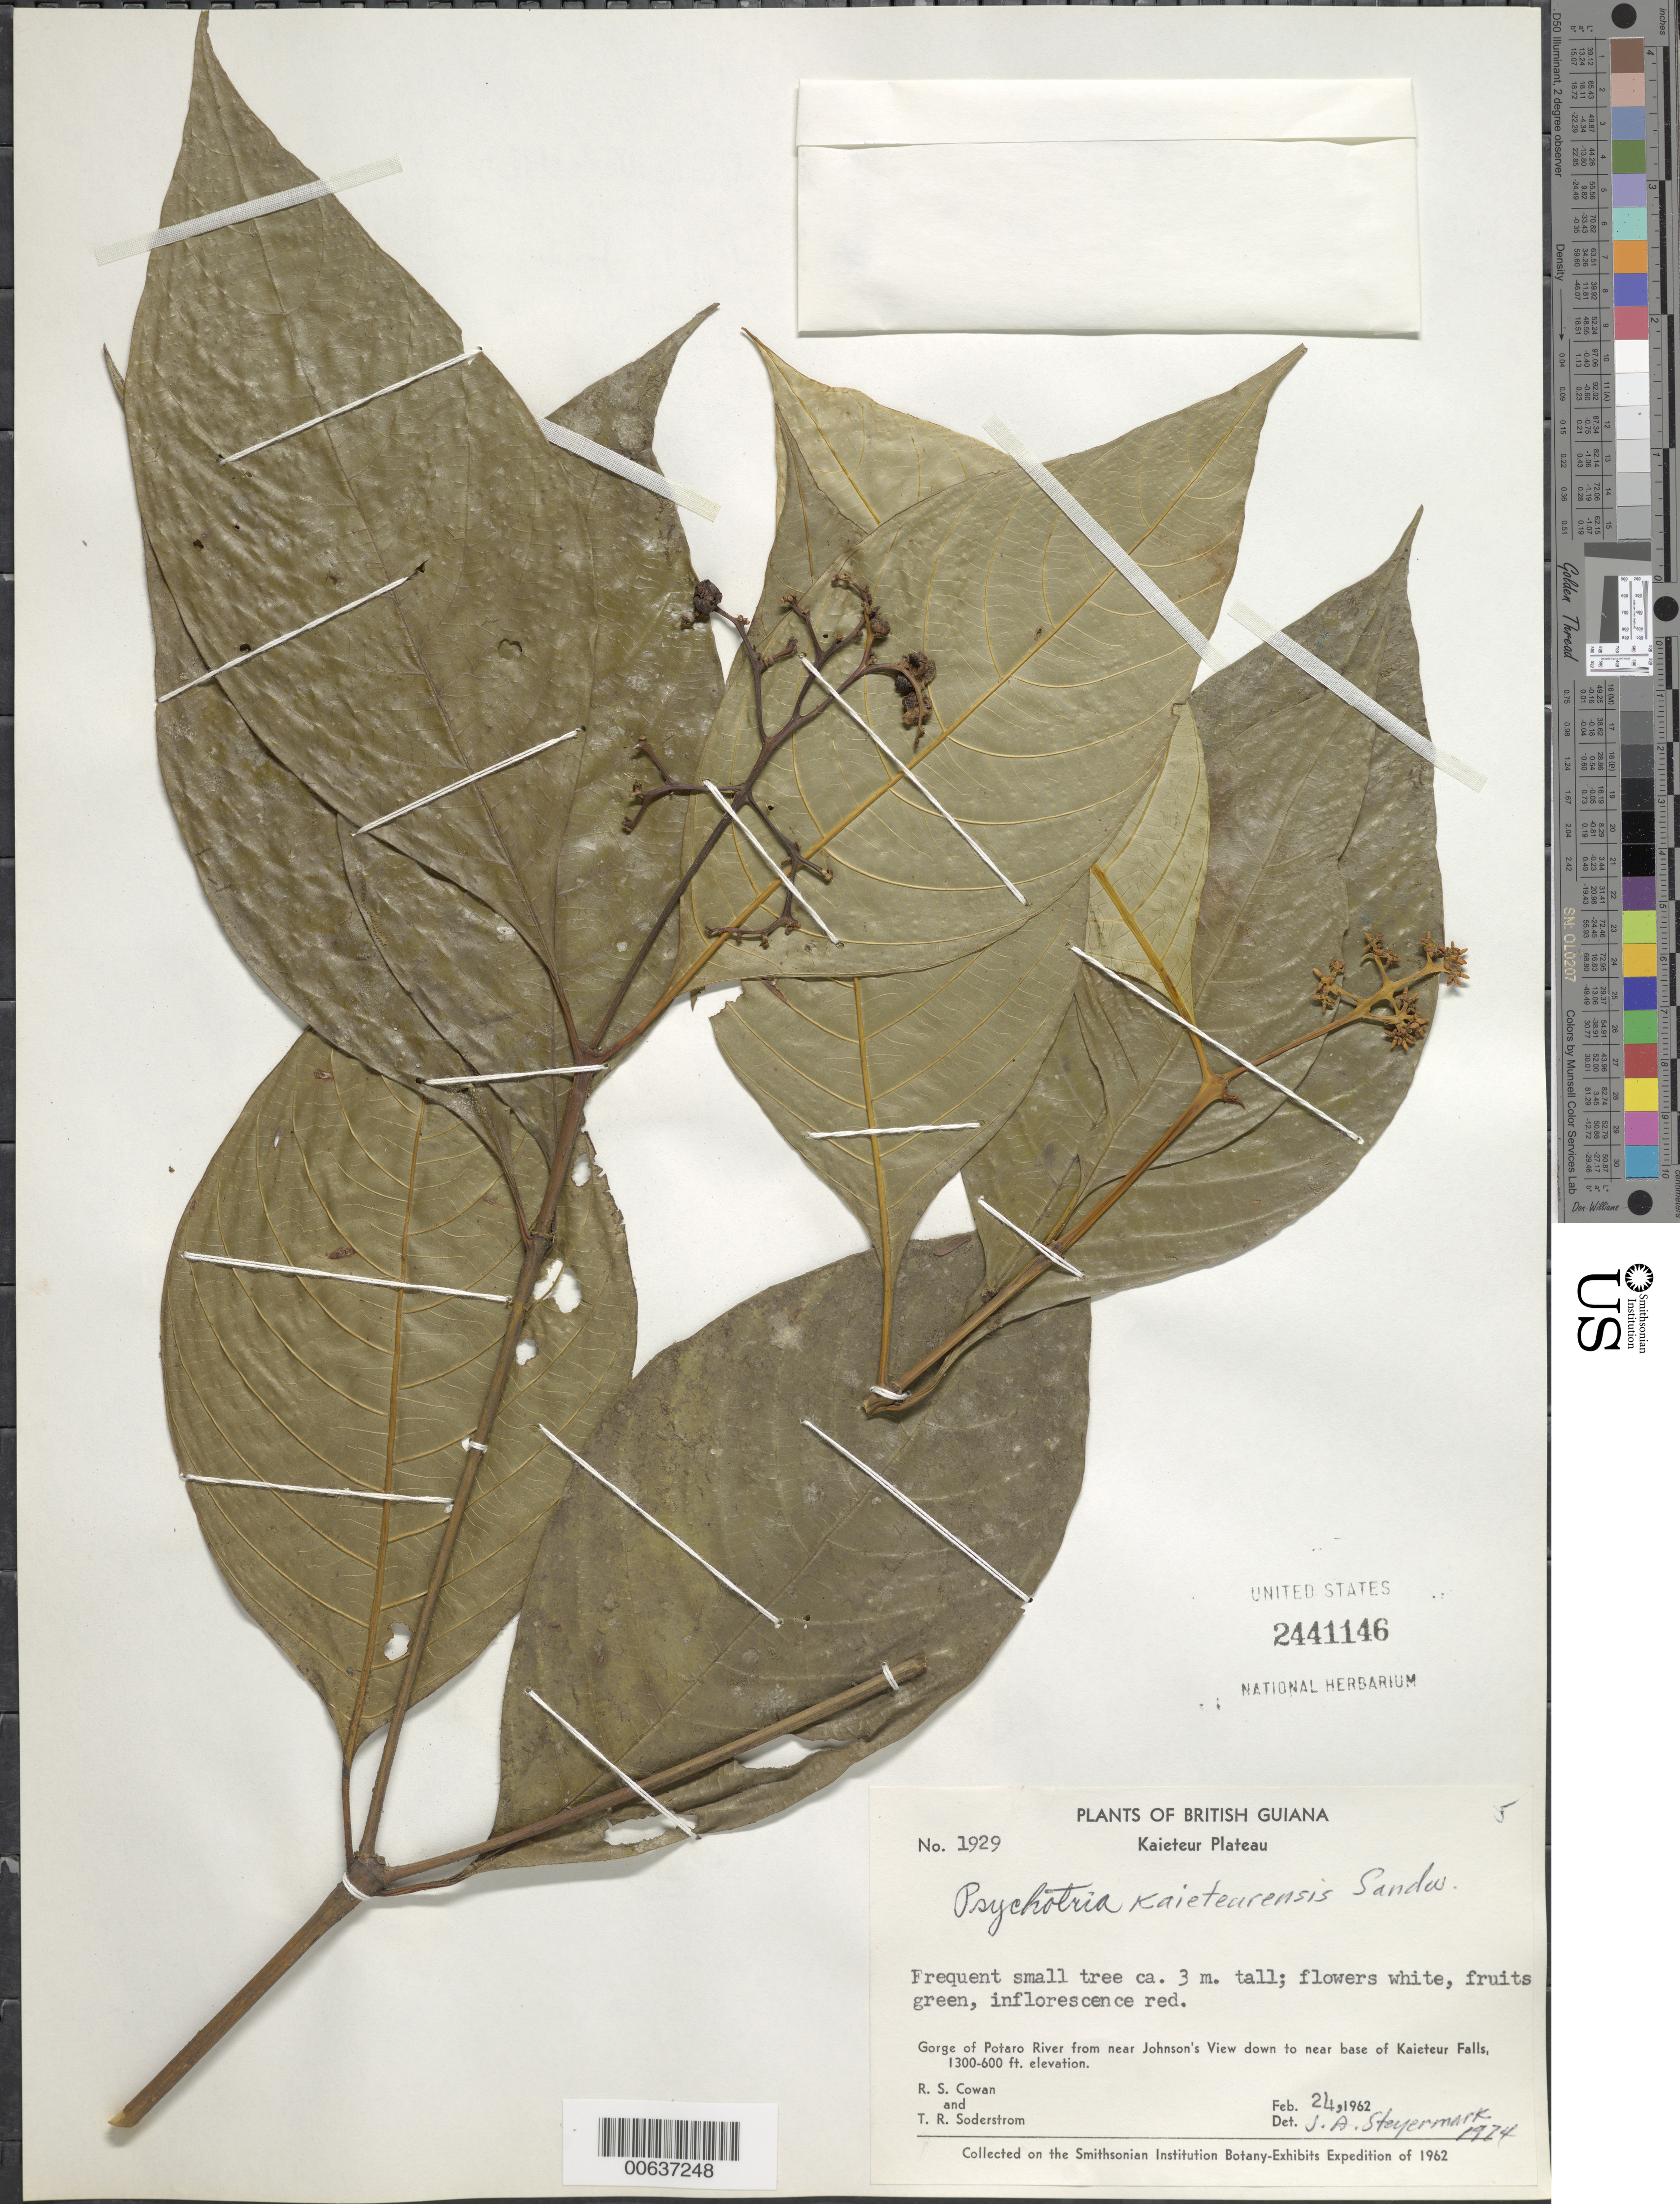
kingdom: Plantae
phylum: Tracheophyta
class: Magnoliopsida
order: Gentianales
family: Rubiaceae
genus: Palicourea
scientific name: Palicourea kaieteurensis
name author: (Wernham) C.M. Taylor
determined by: Kirkbride, J. H., Jr.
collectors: R. S. Cowan & T. R. Soderstrom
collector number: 1929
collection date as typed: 24-Feb-62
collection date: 1962-02-24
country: Guyana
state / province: Potaro-Siparuni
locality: Kaieteur Plateau, Kaieteur Falls, Potaro Gorge from Johnson's View to near base of Falls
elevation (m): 183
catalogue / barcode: US 2441146